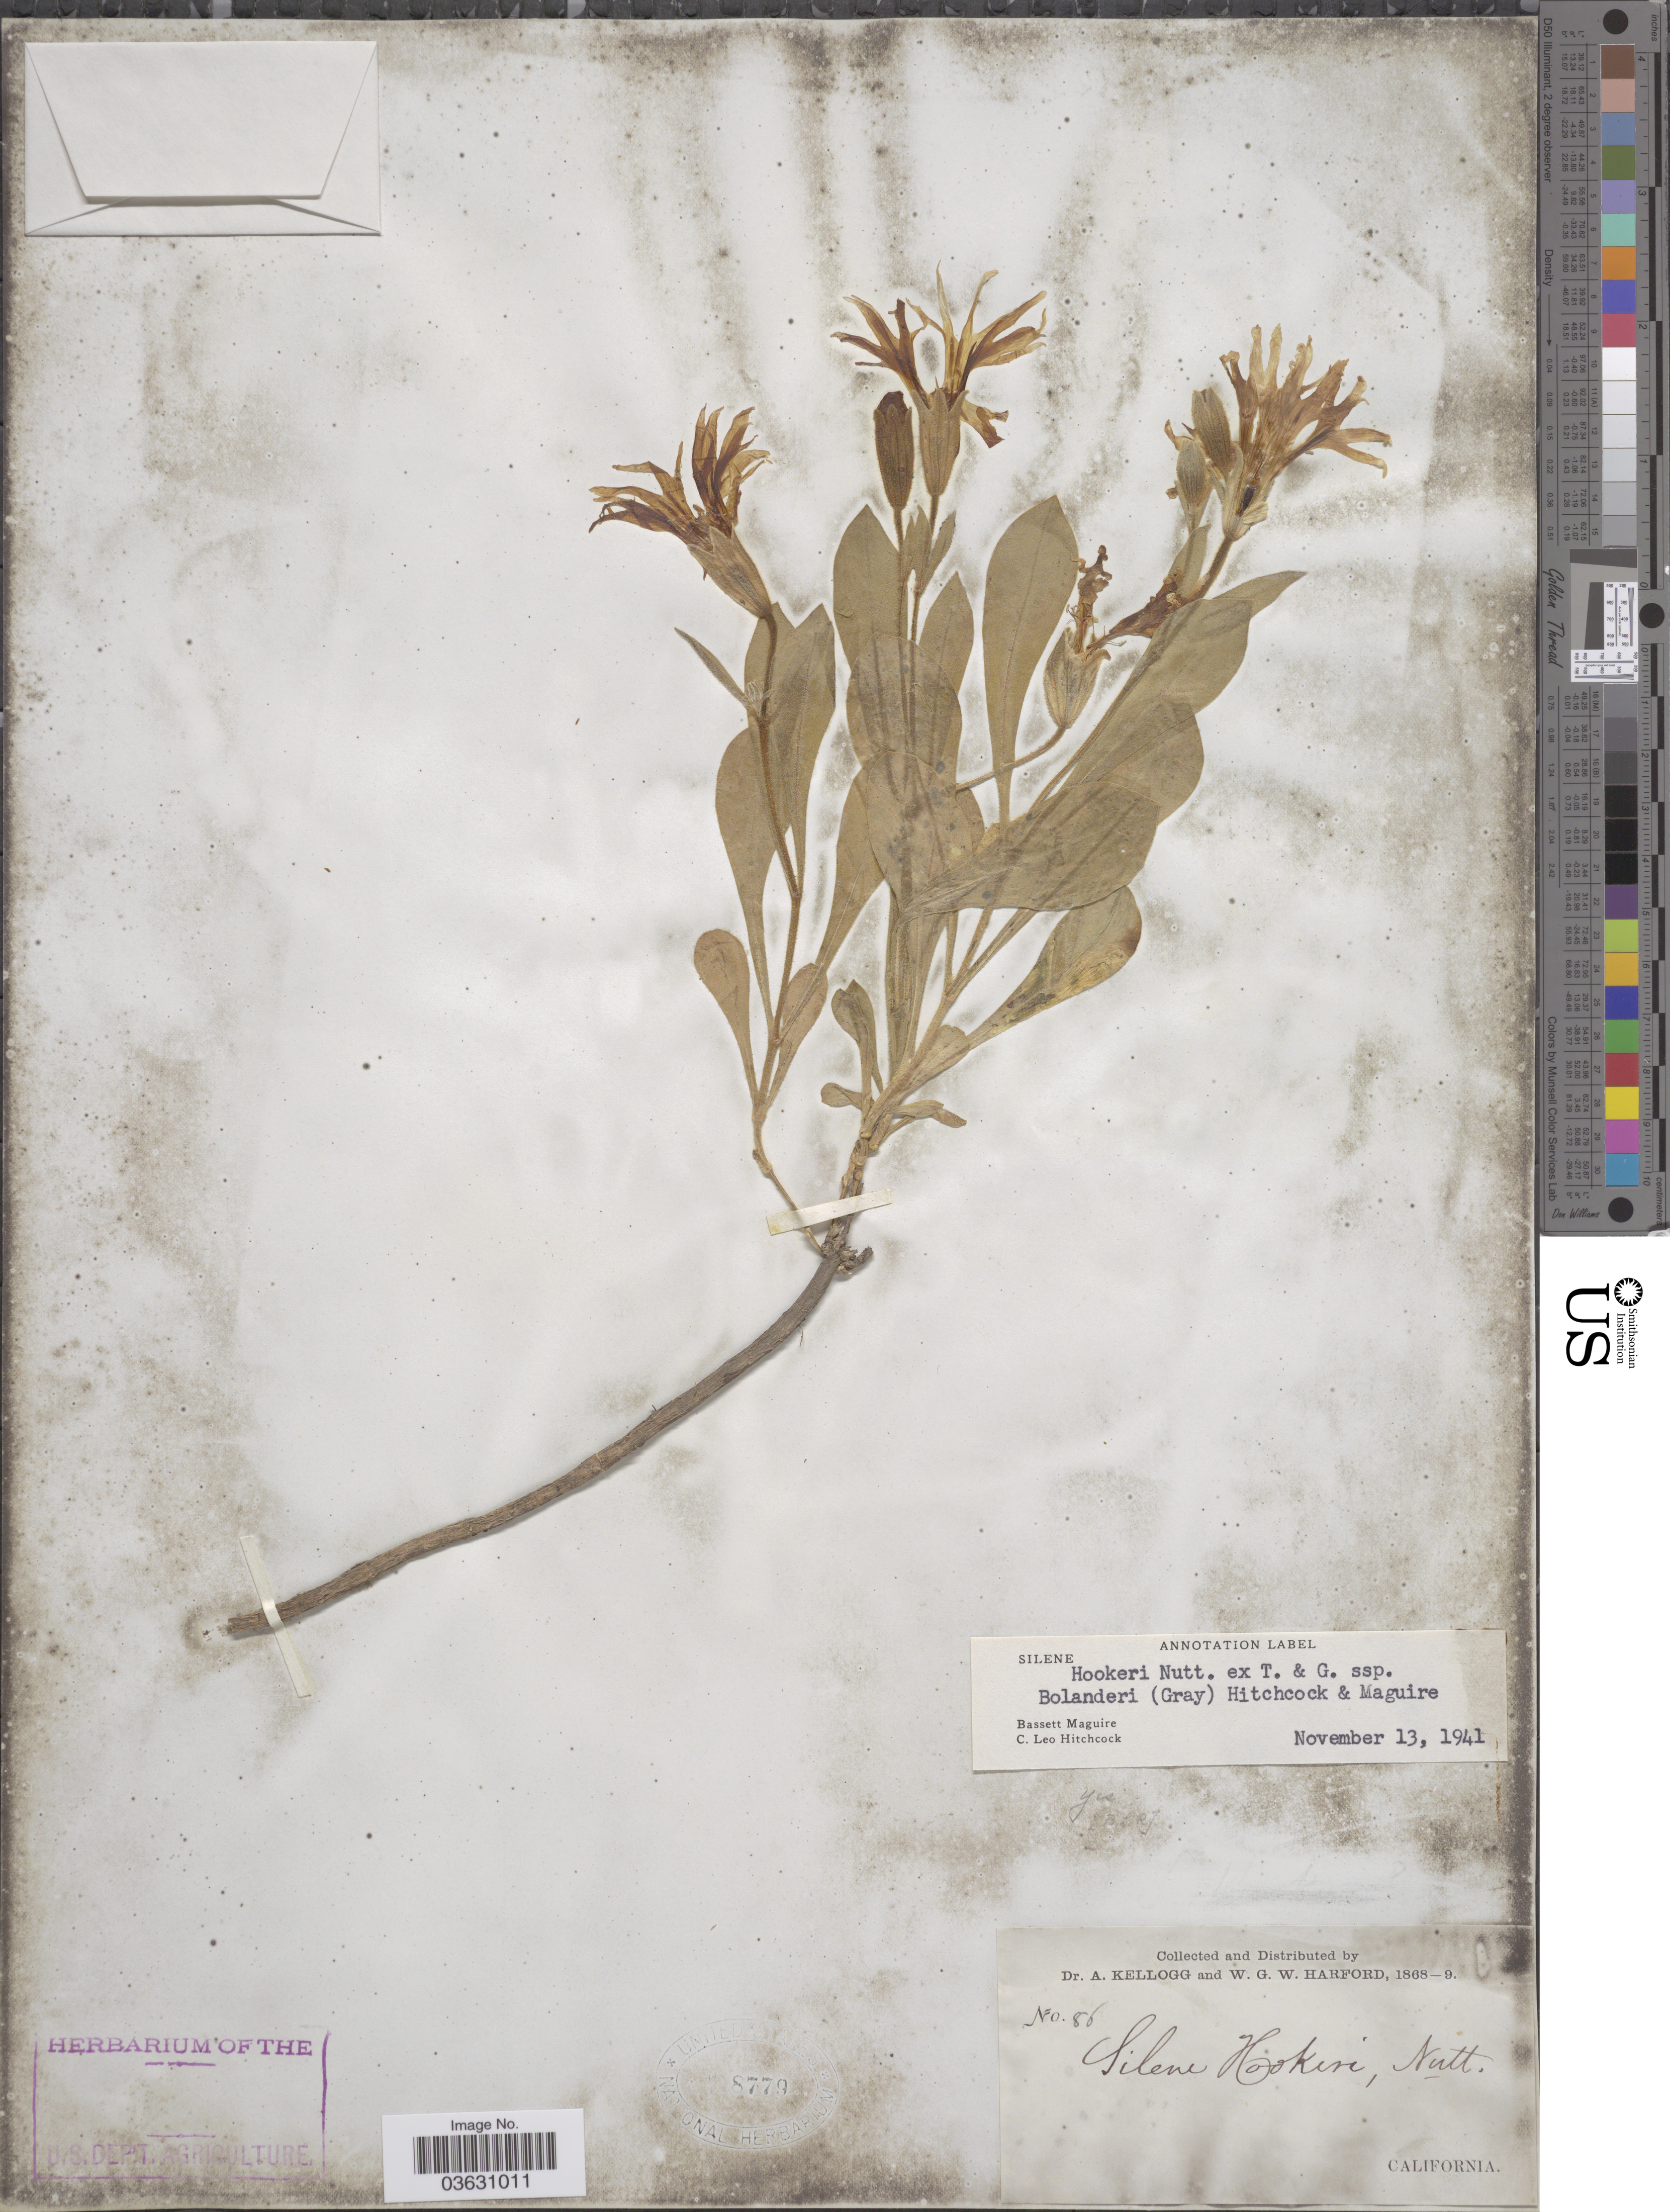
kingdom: Plantae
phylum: Tracheophyta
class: Magnoliopsida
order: Caryophyllales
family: Caryophyllaceae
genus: Silene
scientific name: Silene hookeri subsp. bolanderi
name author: (A. Gray) Abrams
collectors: A. Kellogg & W. G. W. Harford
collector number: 86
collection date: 1868/1869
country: United States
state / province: California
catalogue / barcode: US 8779